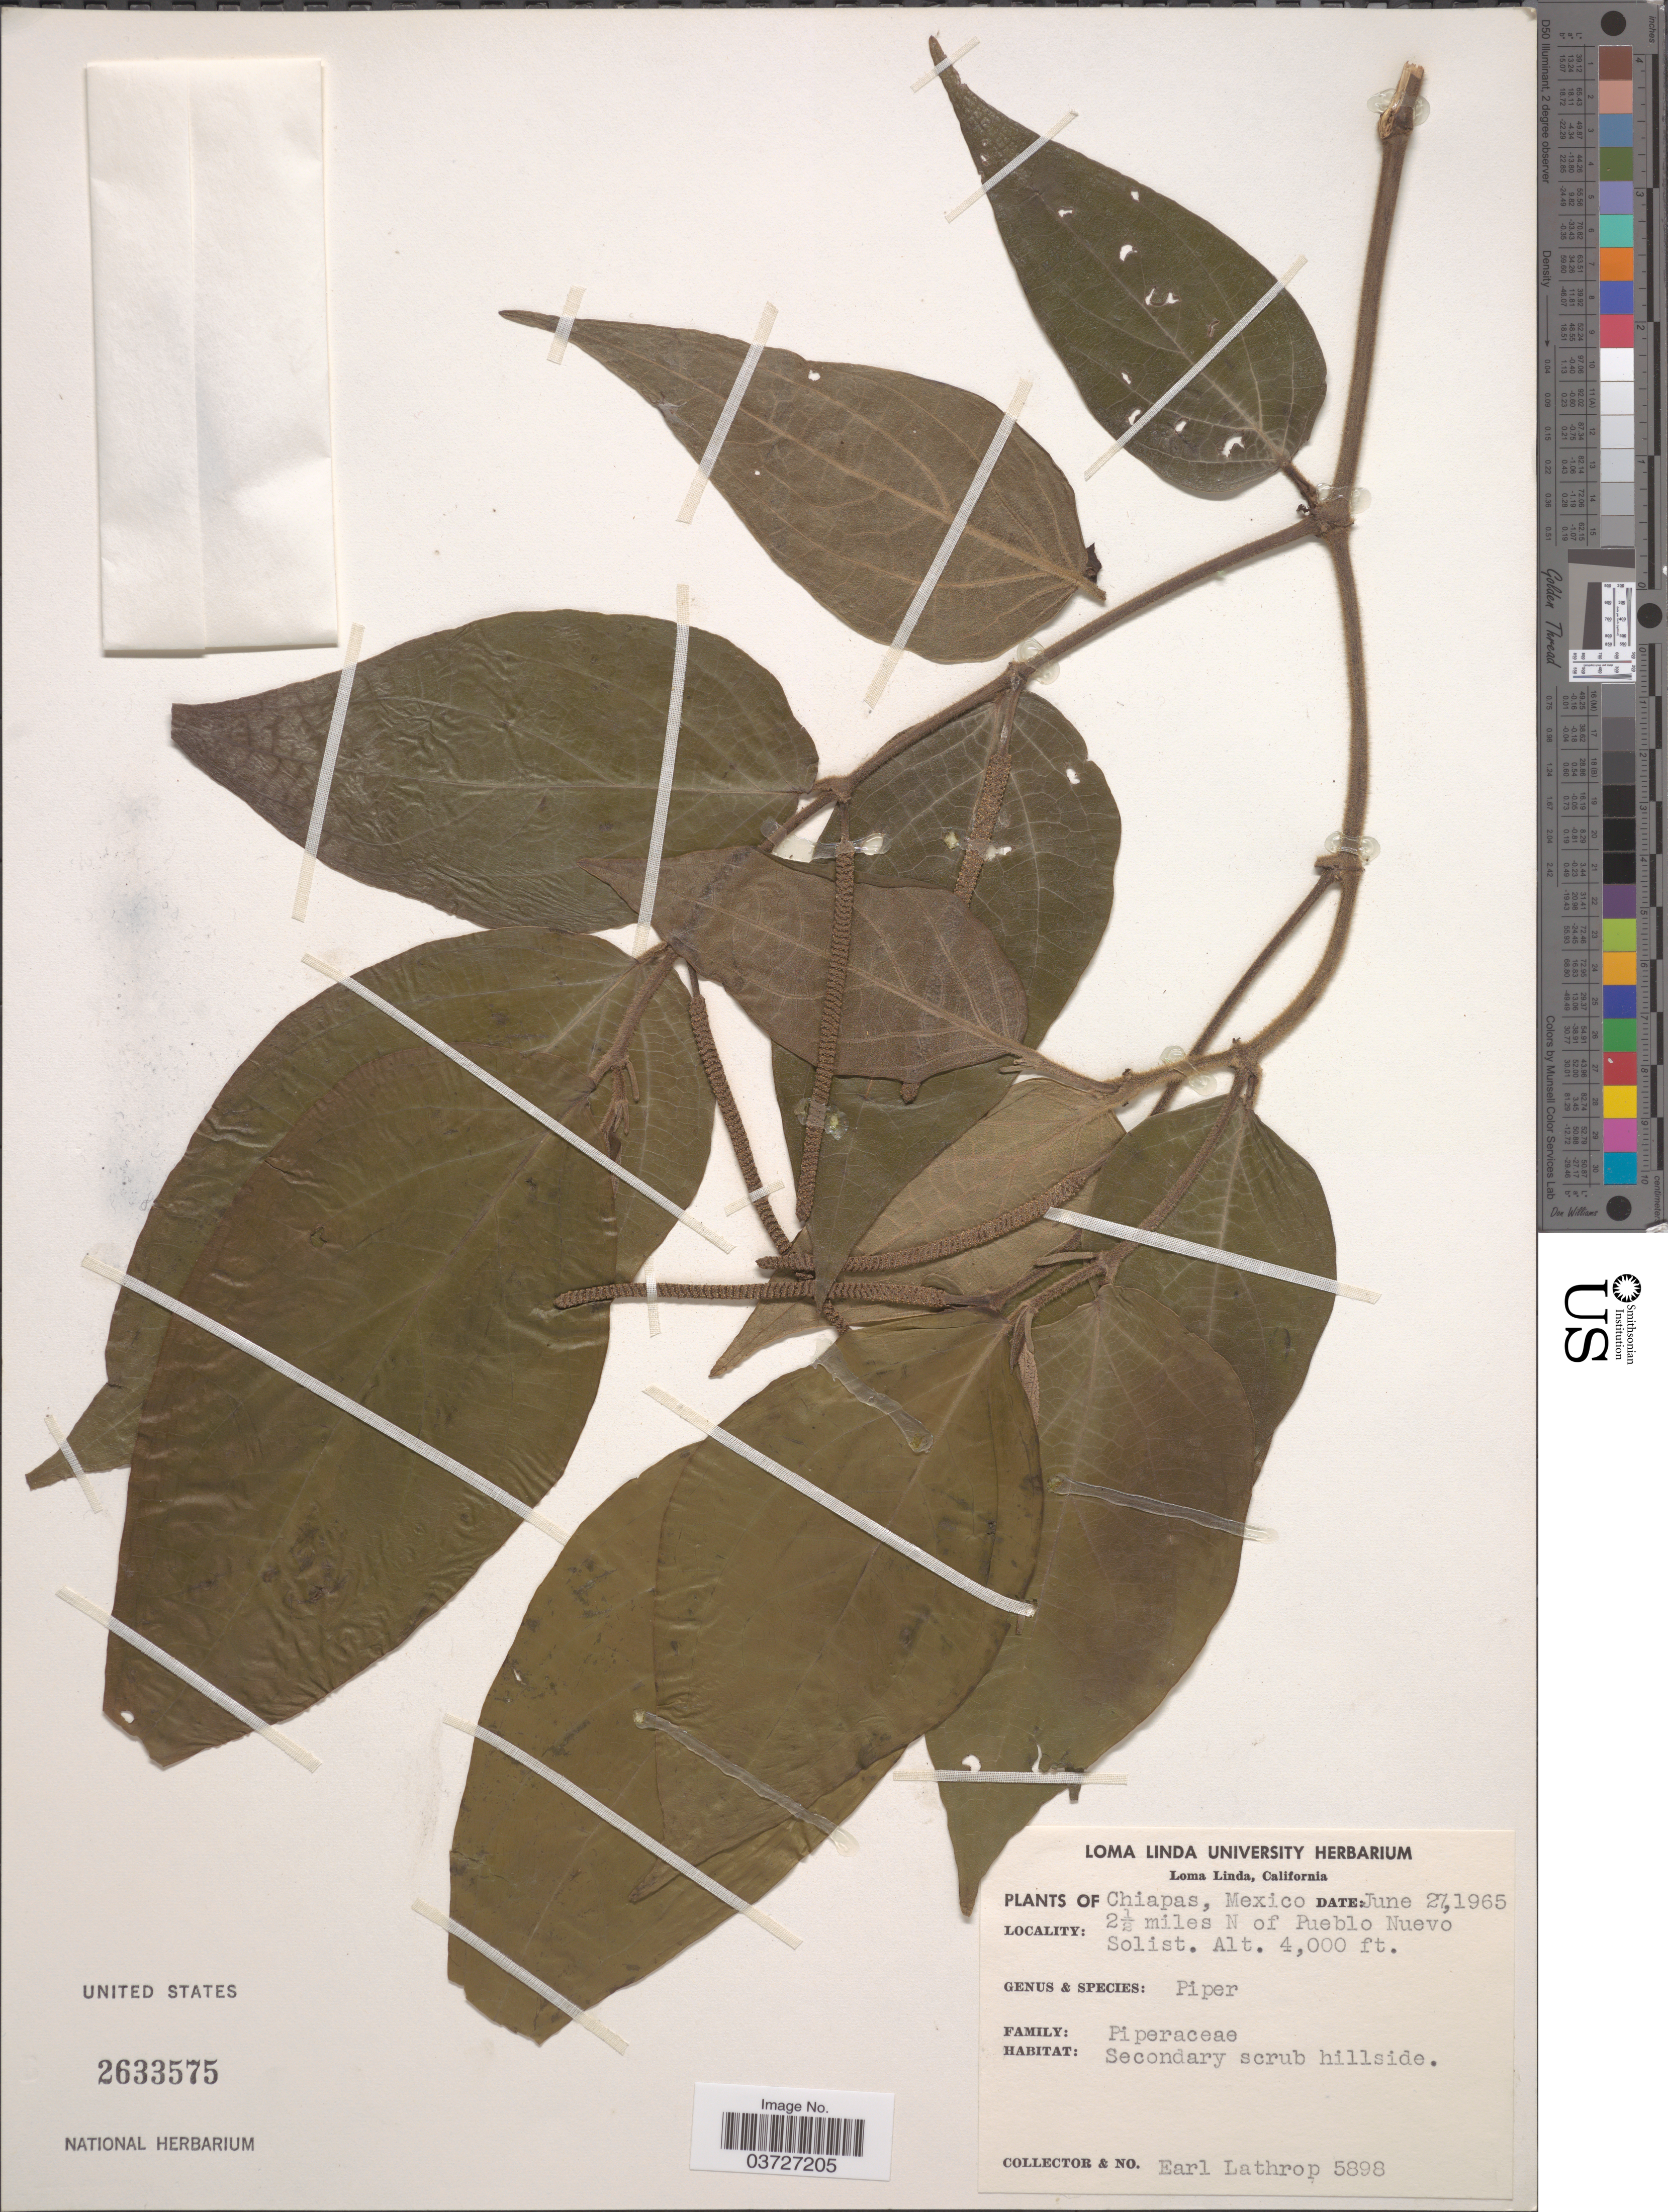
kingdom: Plantae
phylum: Tracheophyta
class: Magnoliopsida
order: Piperales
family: Piperaceae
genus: Piper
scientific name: Piper sp.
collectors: E. W. Lathrop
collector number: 5898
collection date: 1965-06-27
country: Mexico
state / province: Chiapas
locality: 2½ miles N of Pueblo Nuevo Solist.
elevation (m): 1219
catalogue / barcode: US 2633575